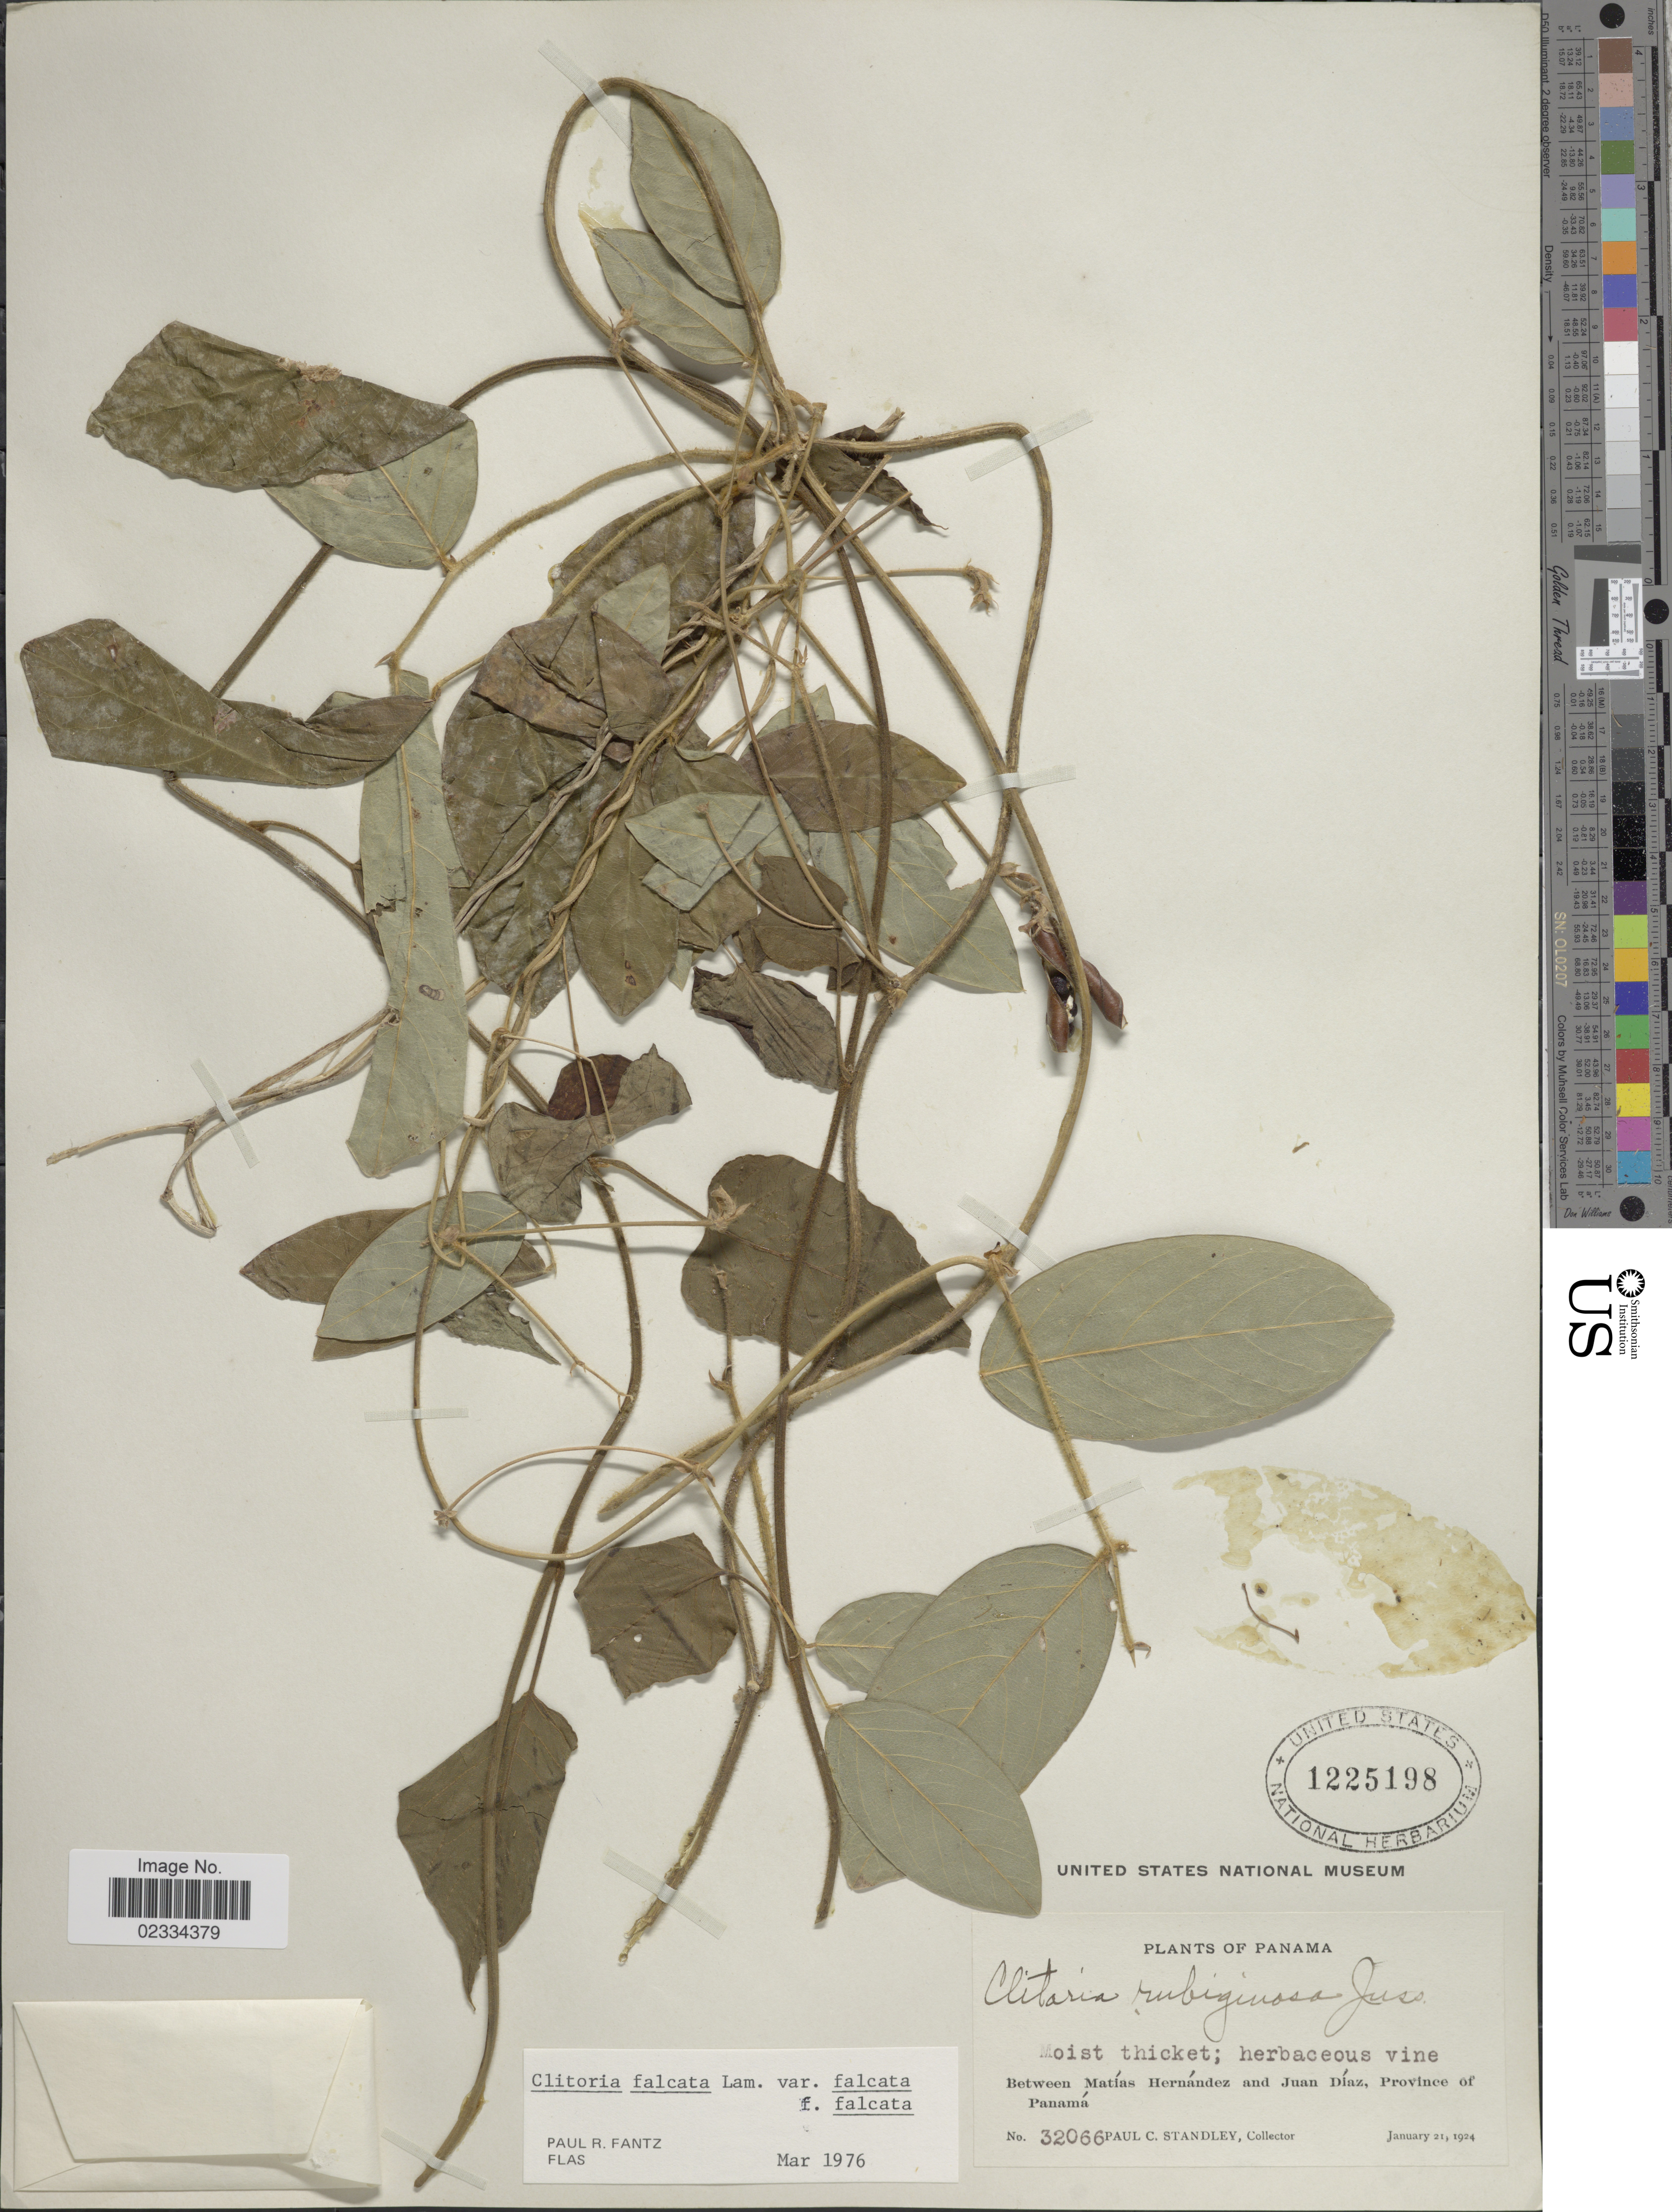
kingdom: Plantae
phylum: Tracheophyta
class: Magnoliopsida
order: Fabales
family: Fabaceae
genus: Clitoria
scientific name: Clitoria falcata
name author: Lam.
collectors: P. C. Standley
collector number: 32066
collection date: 1924-01-21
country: Panama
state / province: Panamá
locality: Between Matías Hernández and Juan Díaz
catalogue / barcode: US 1225198